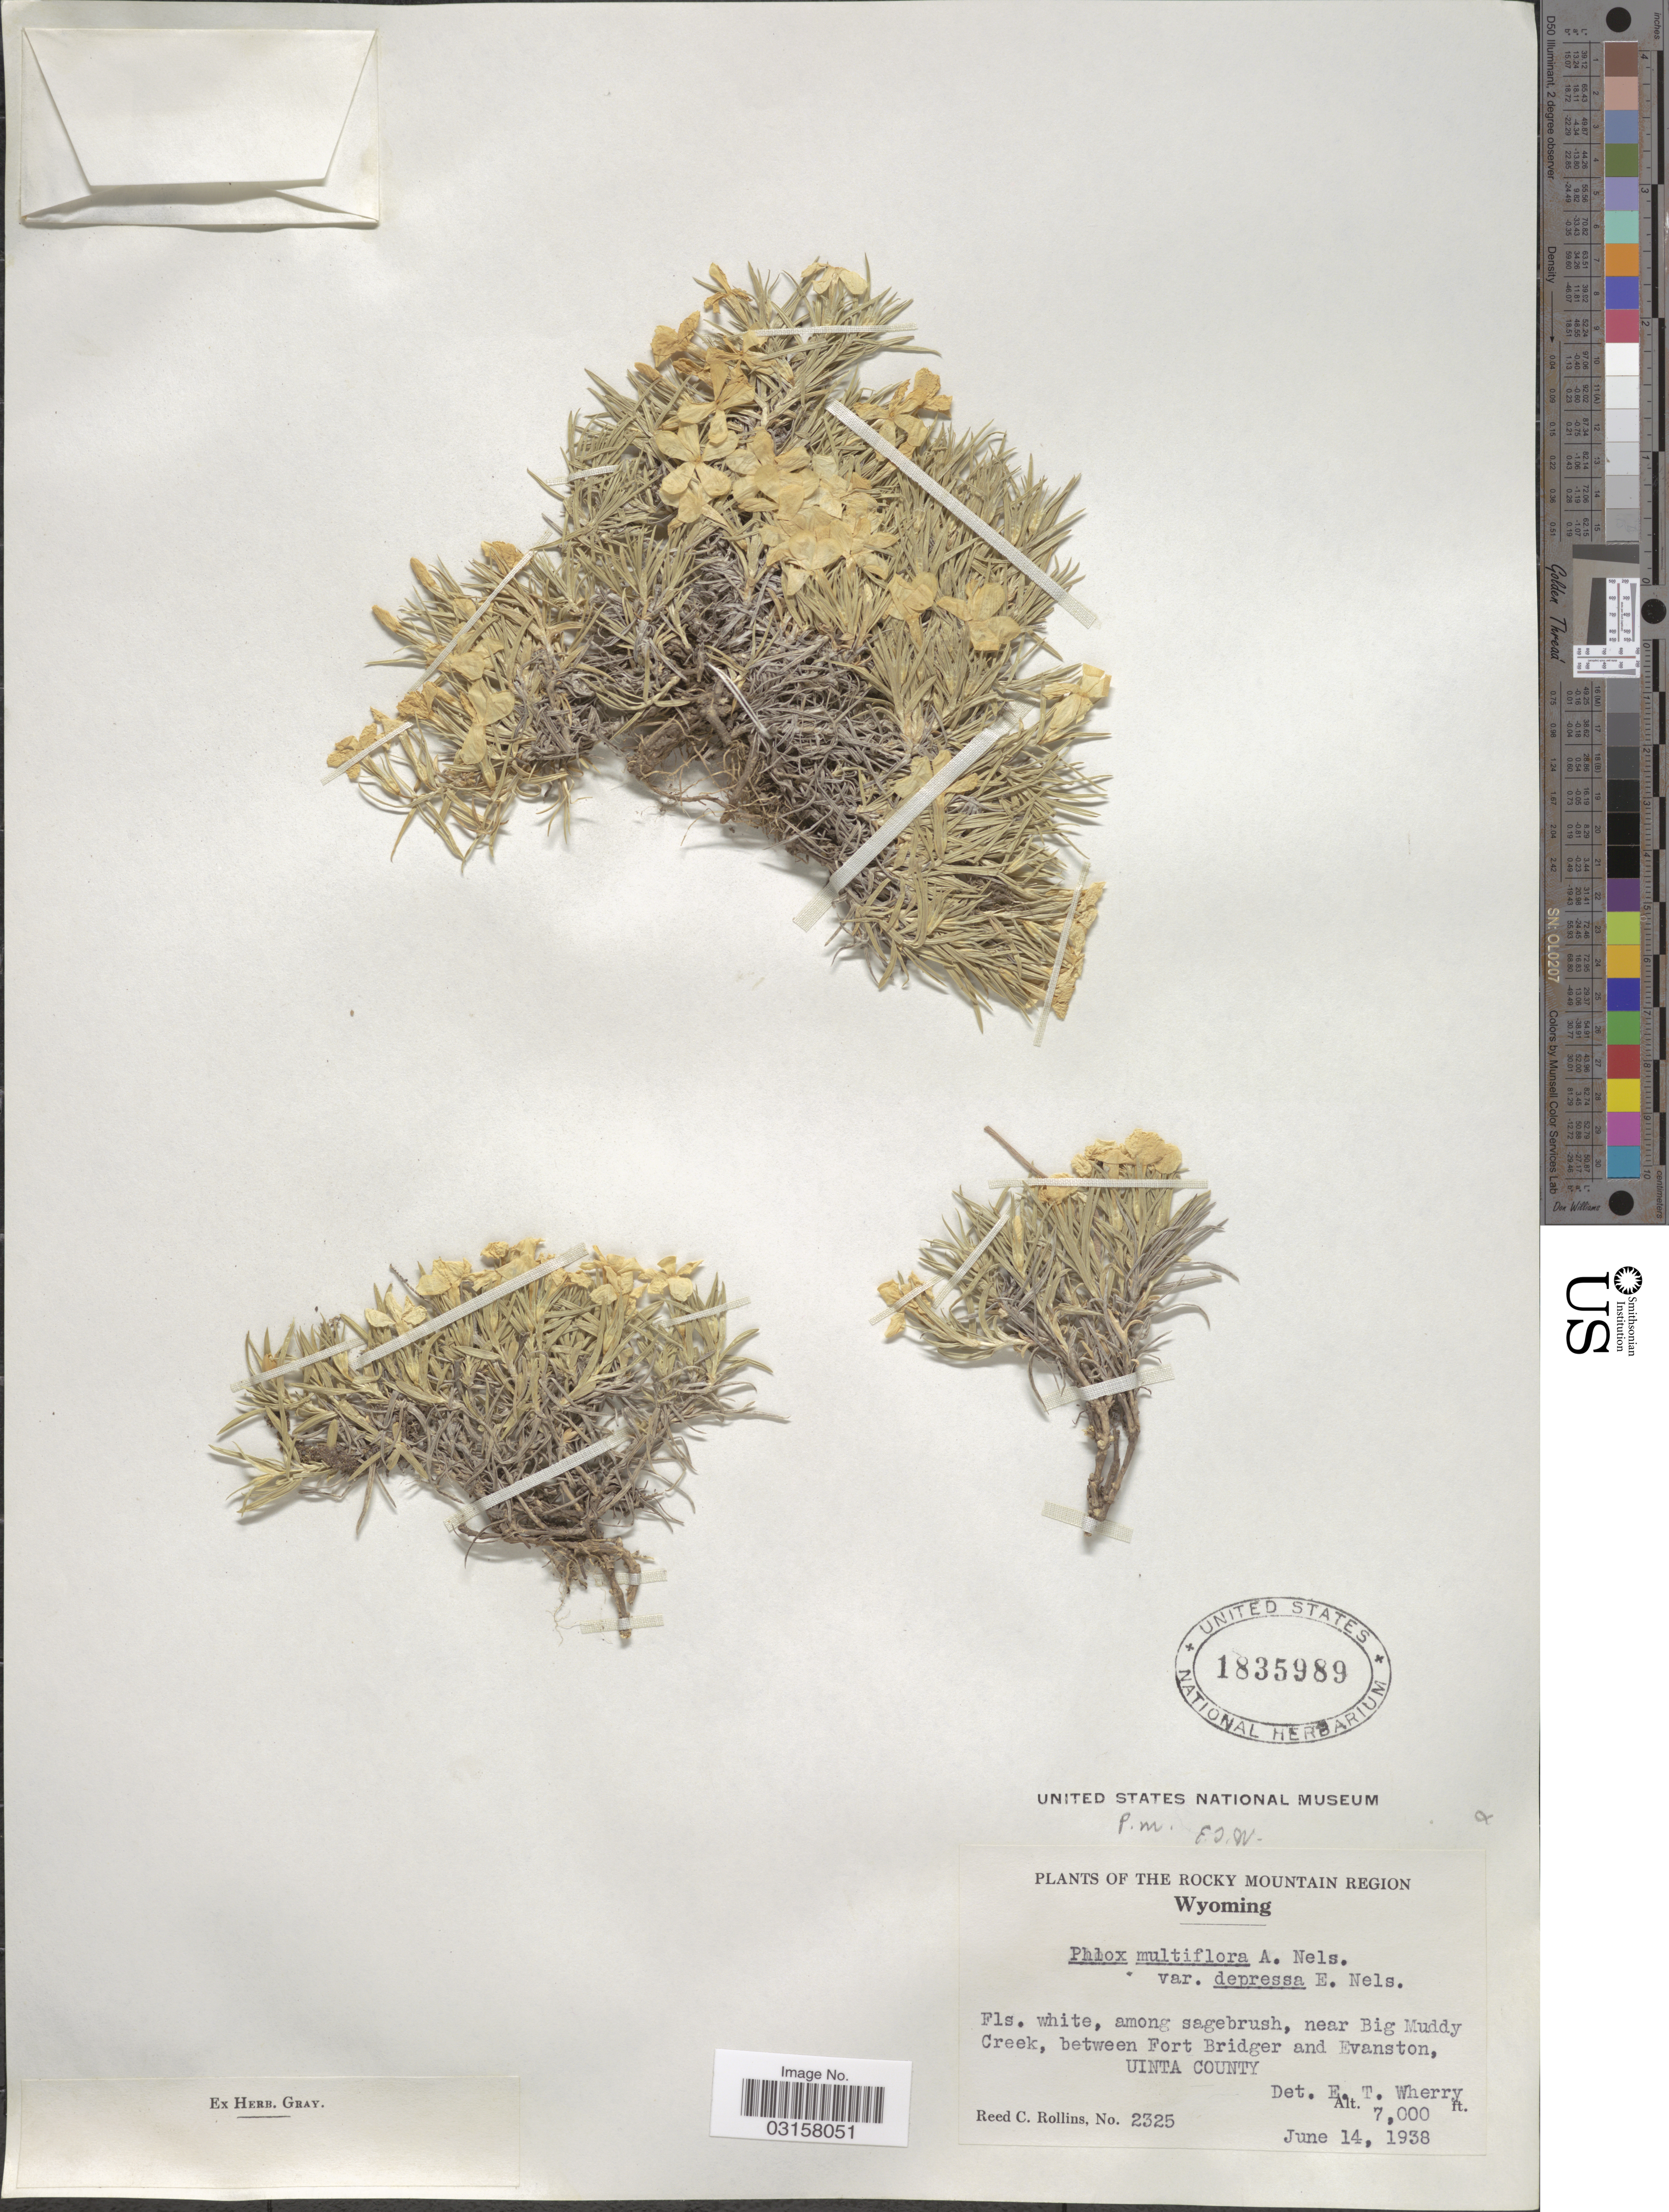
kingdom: Plantae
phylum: Tracheophyta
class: Magnoliopsida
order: Ericales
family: Polemoniaceae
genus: Phlox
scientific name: Phlox multiflora subsp. depressa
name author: (E.E. Nelson) Wherry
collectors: R. C. Rollins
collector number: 2325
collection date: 1938-06-14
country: United States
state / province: Wyoming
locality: Among sagebrush, near Big Muddy Creek, between Fort Bridger and Evanston, Uinta County.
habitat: among sagebrush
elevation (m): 2134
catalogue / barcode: US 1835989